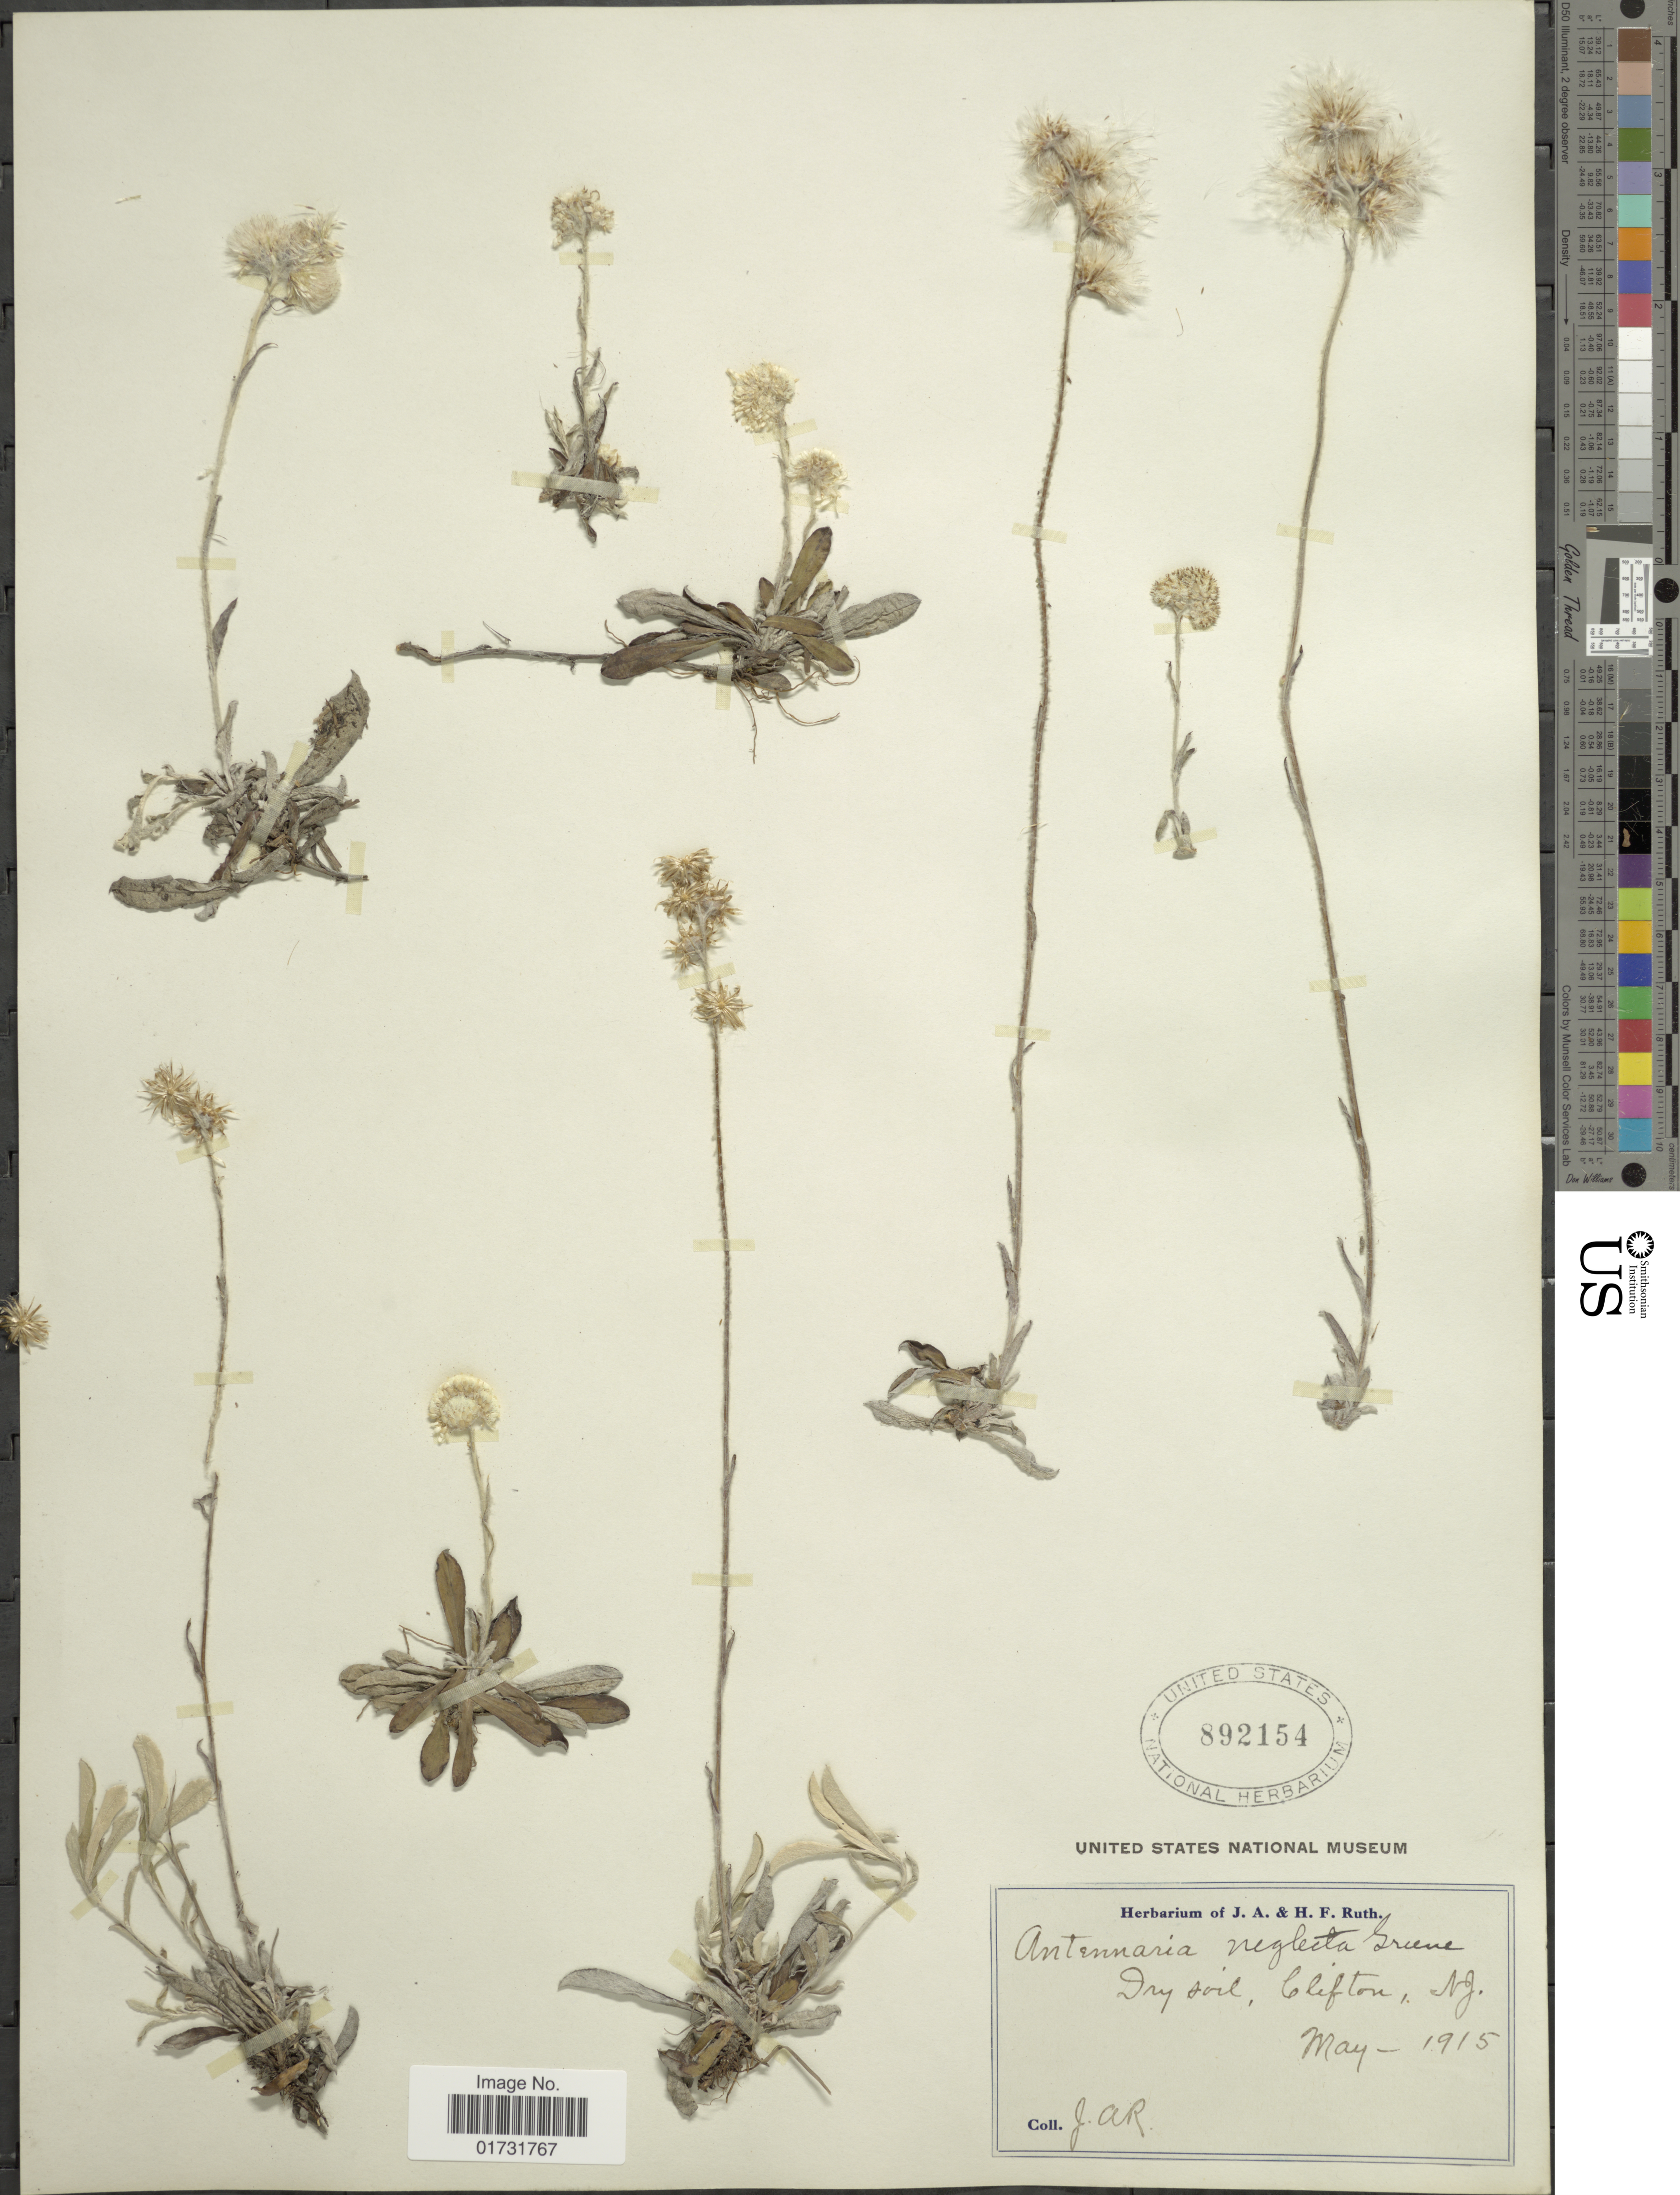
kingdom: Plantae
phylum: Tracheophyta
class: Magnoliopsida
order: Asterales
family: Asteraceae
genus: Antennaria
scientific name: Antennaria neglecta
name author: Greene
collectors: J. Ruth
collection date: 1915-05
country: United States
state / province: New Jersey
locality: Clifton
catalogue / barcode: US 892154